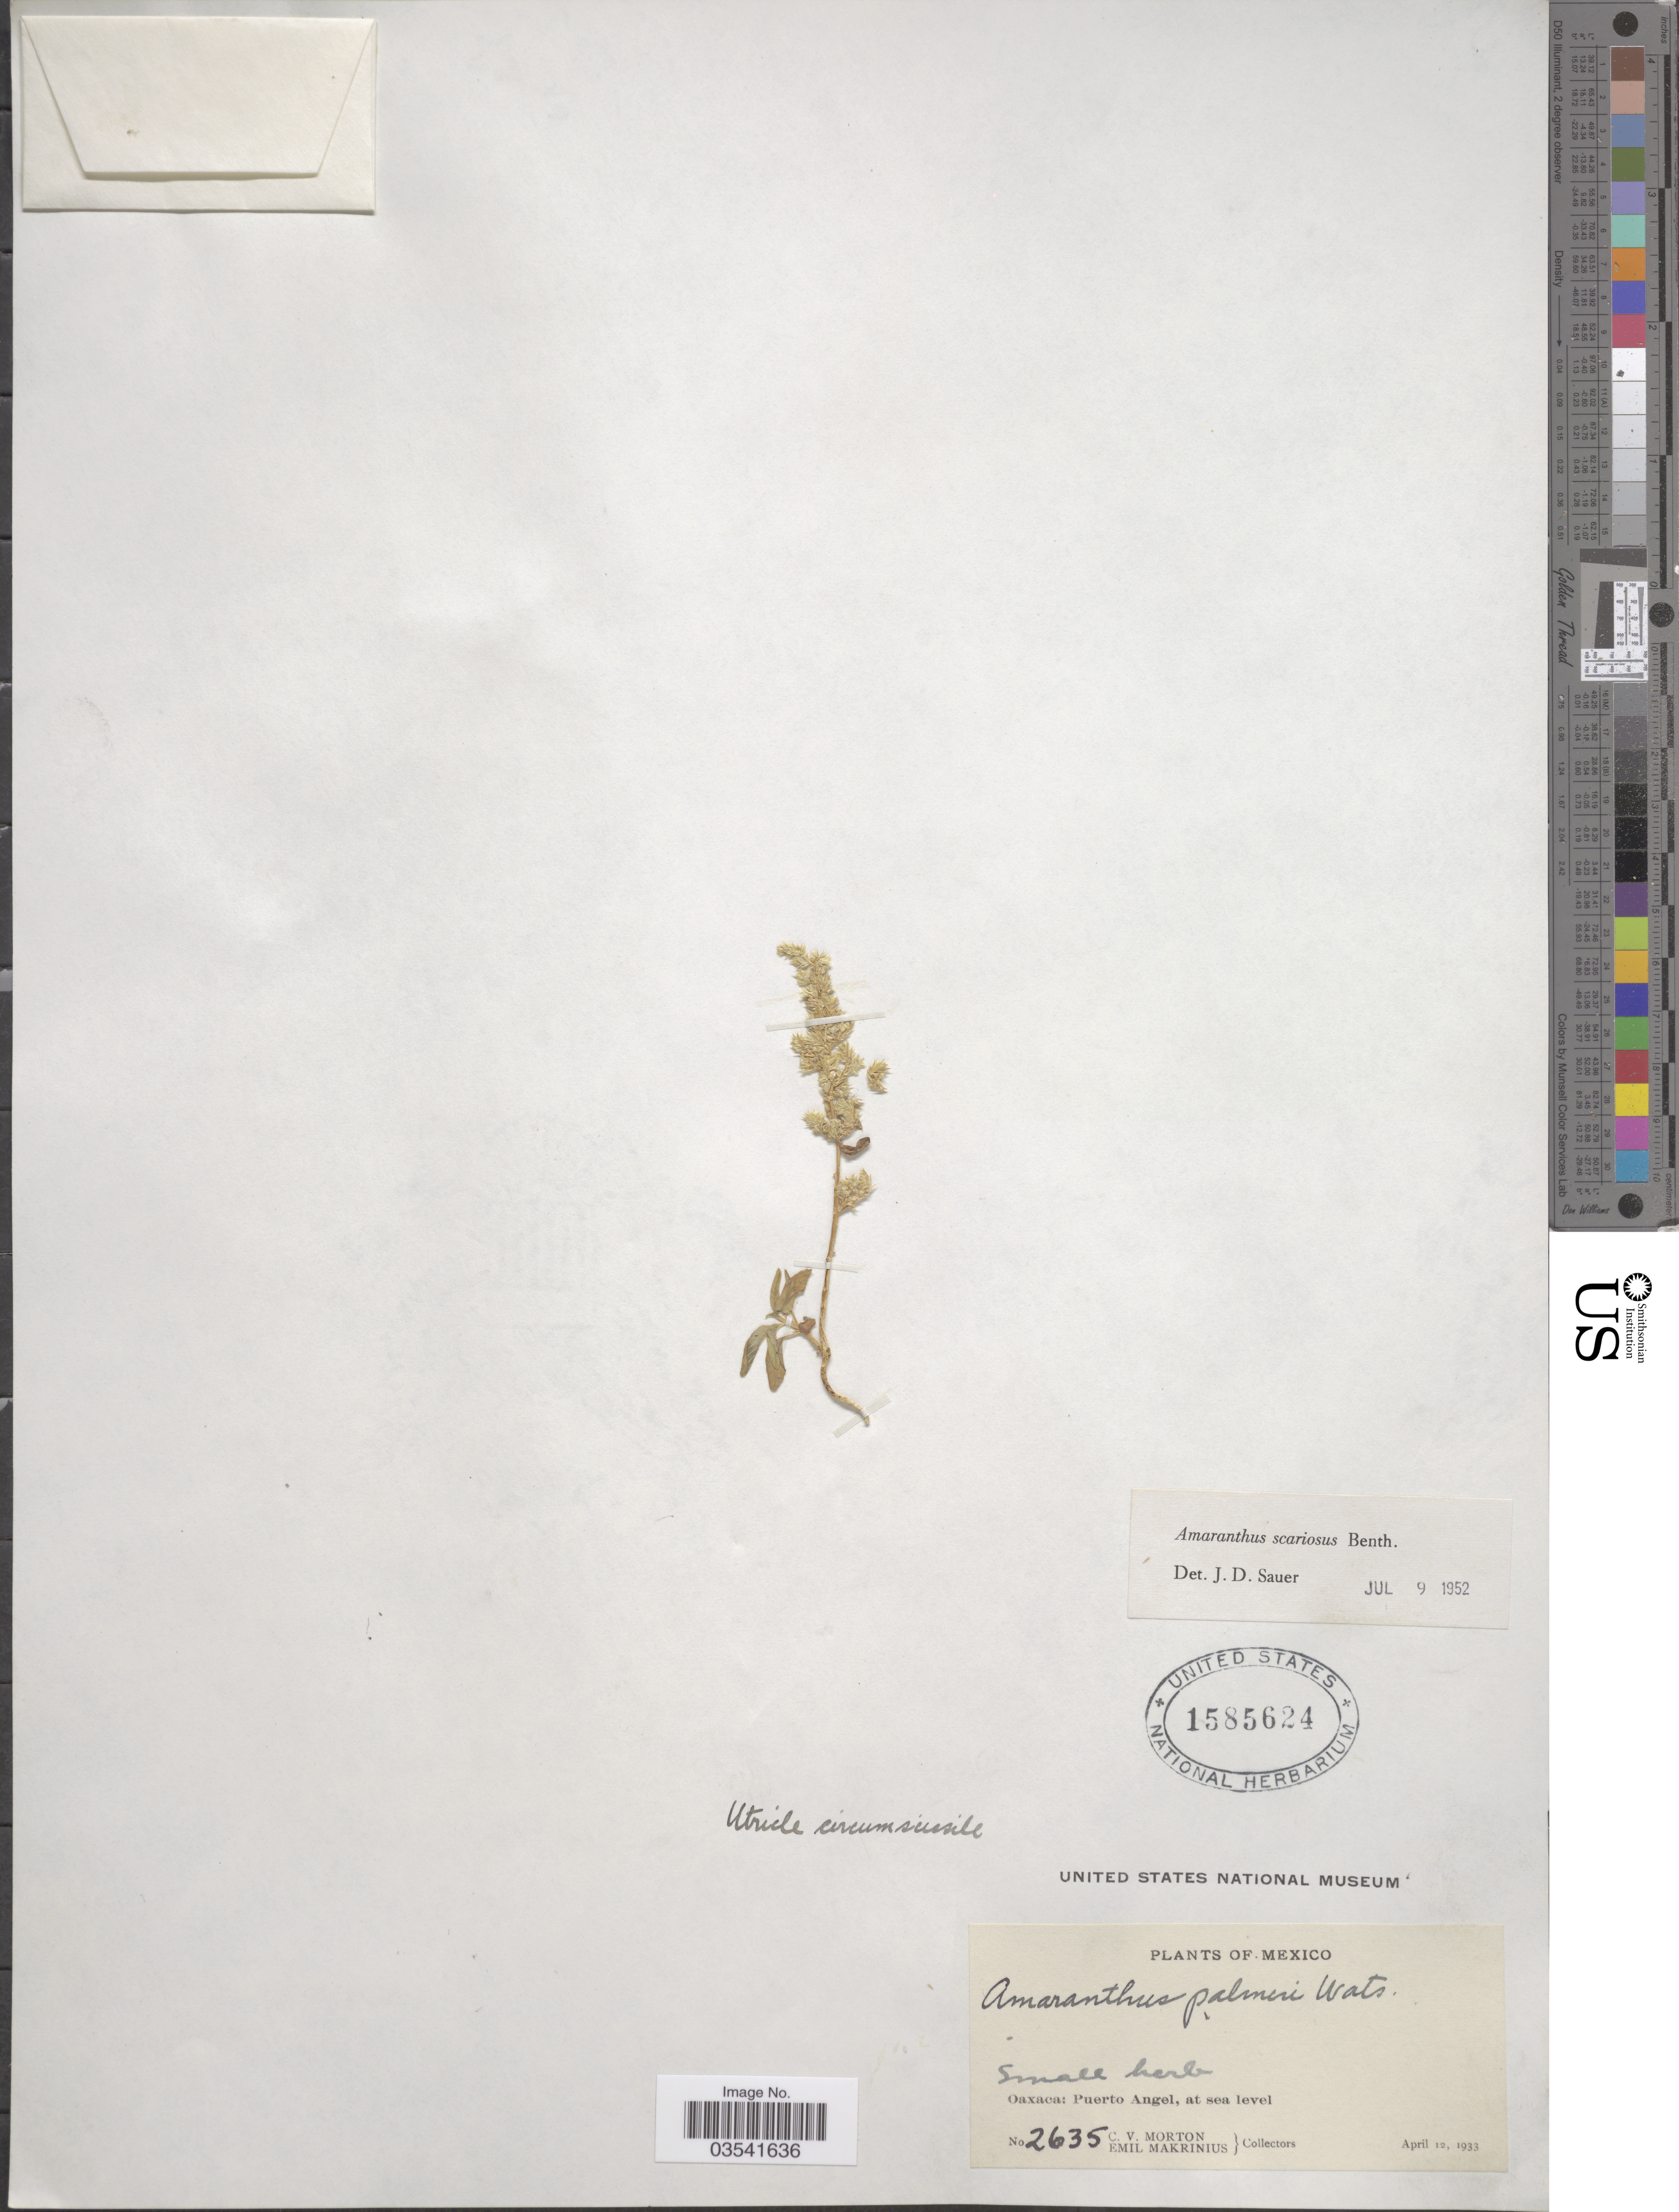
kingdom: Plantae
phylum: Tracheophyta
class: Magnoliopsida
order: Caryophyllales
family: Amaranthaceae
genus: Amaranthus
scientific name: Amaranthus scariosus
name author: Benth.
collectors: C. V. Morton & E. Makrinius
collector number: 2635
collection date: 1933-04-12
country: Mexico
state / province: Oaxaca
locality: Puerto Angel.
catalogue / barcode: US 1585624